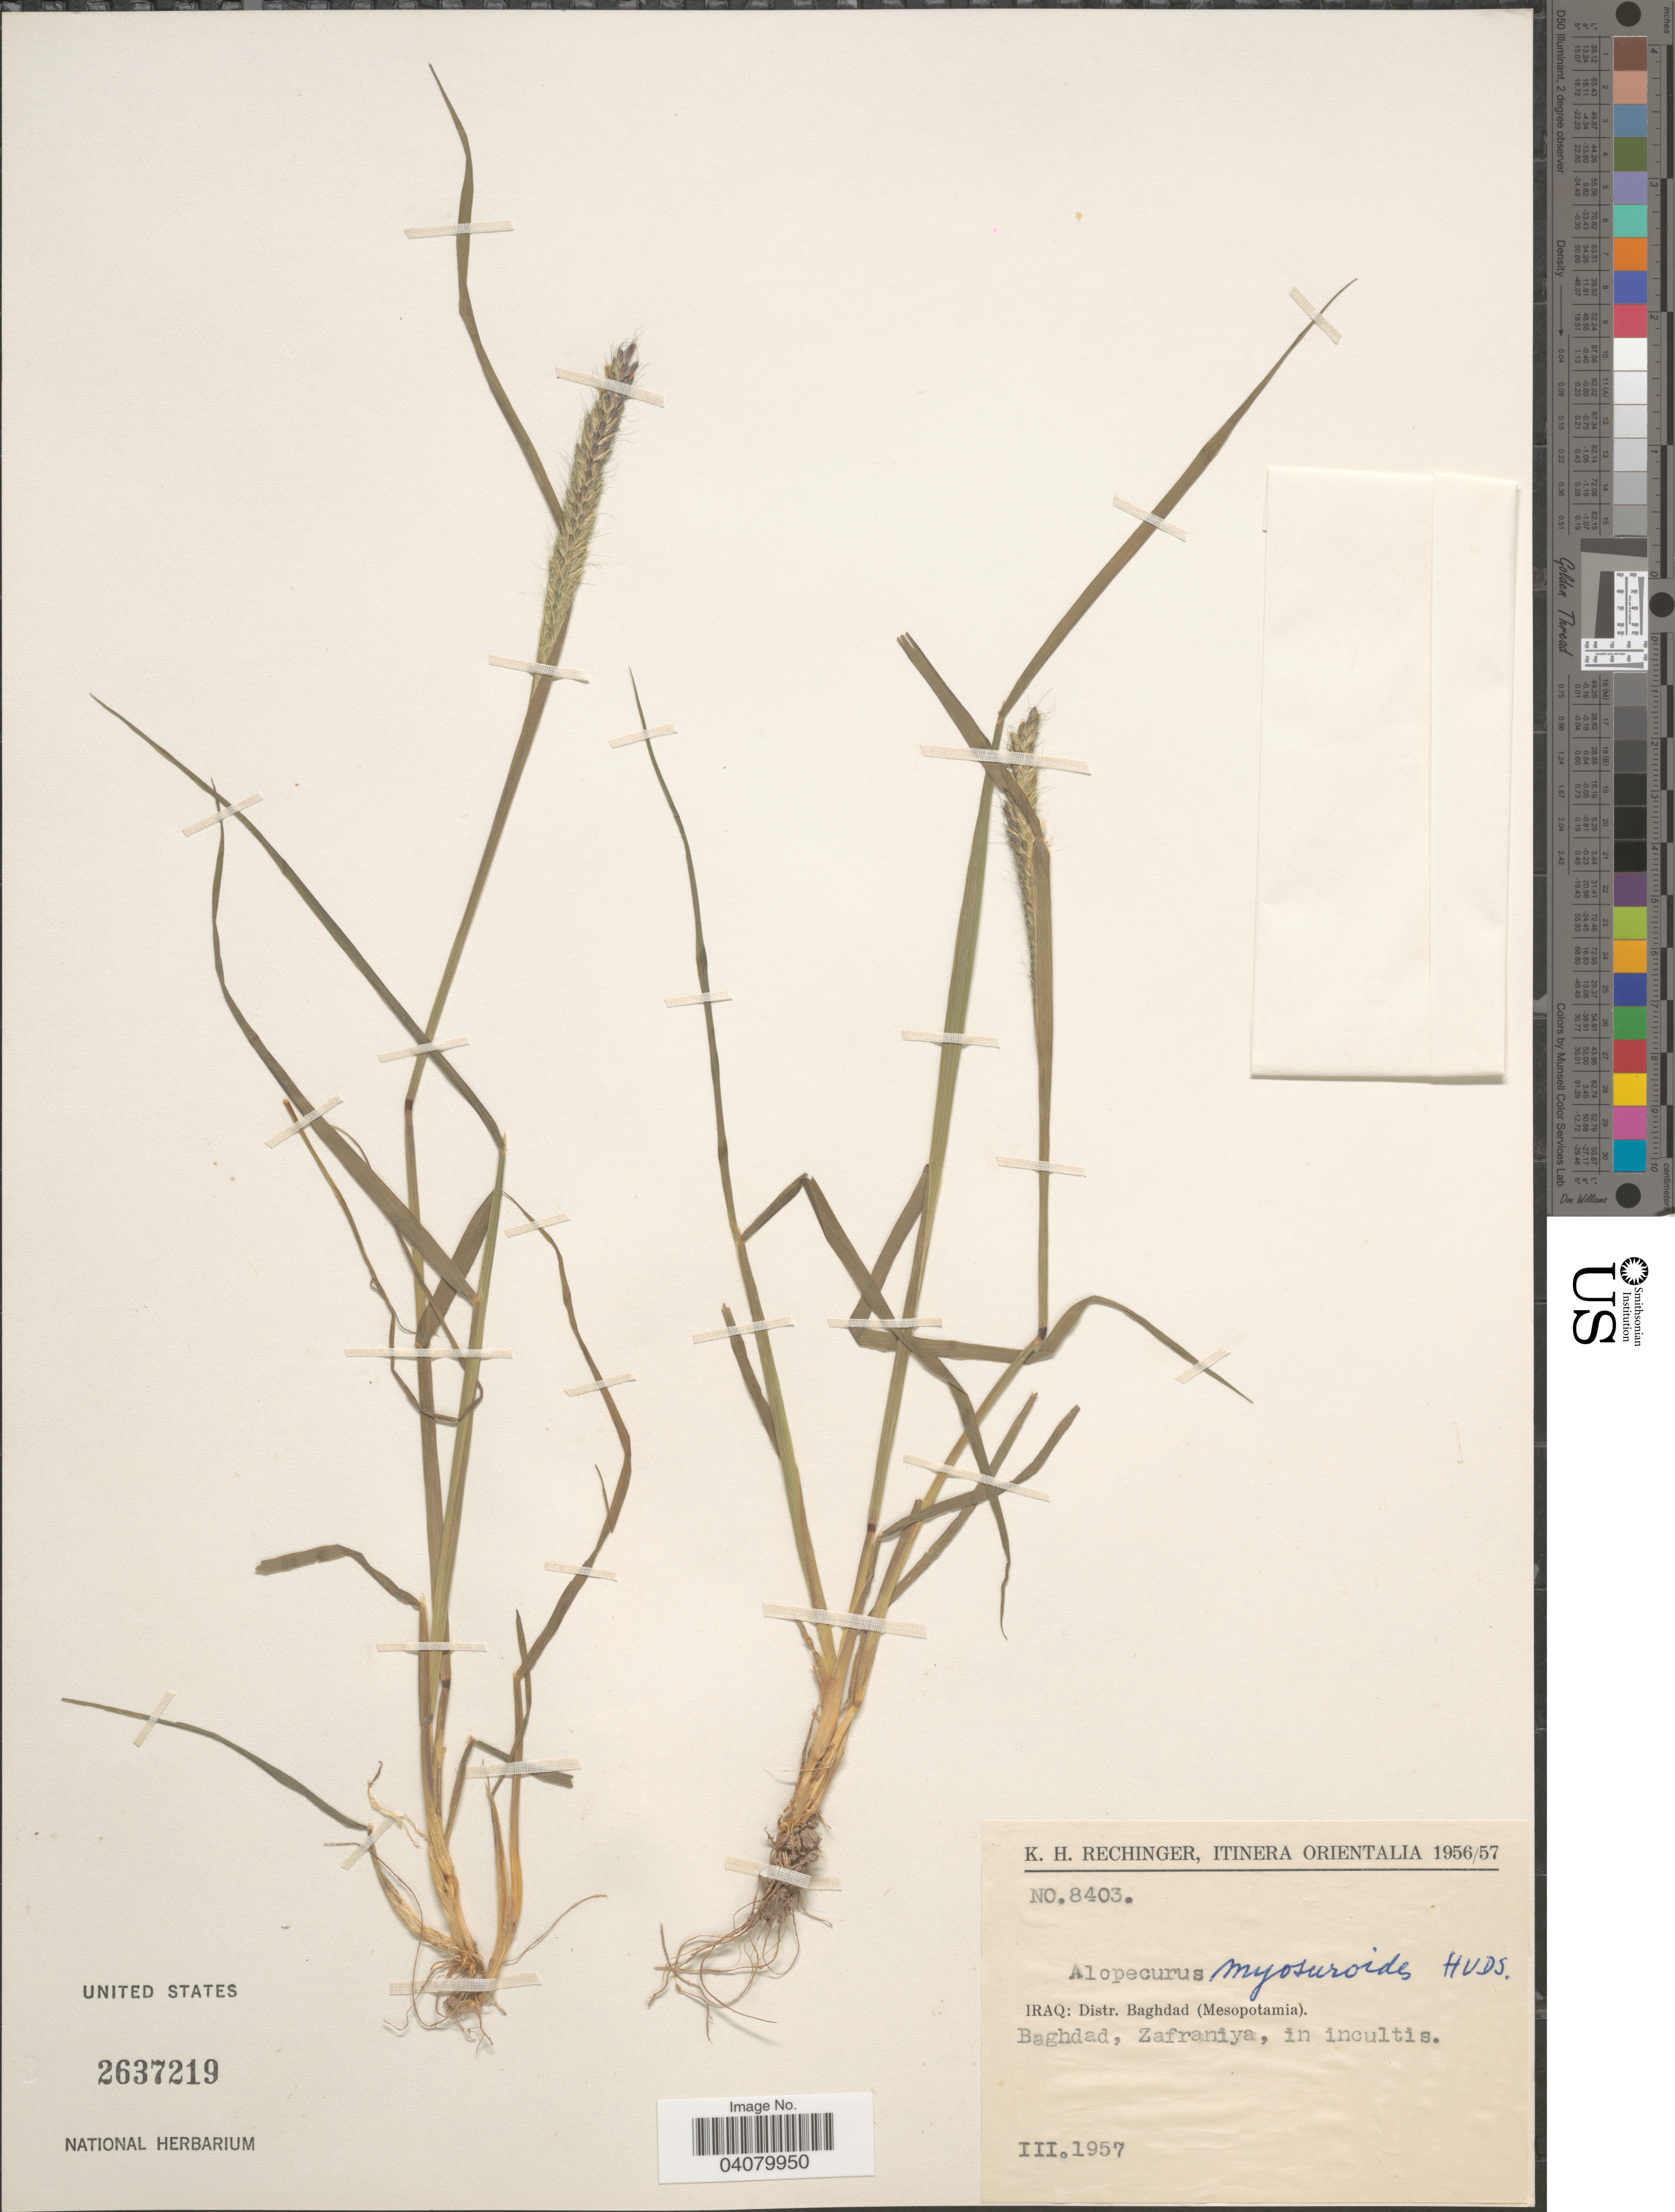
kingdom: Plantae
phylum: Tracheophyta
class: Liliopsida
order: Poales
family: Poaceae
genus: Alopecurus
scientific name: Alopecurus myosuroides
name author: Huds.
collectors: K. H. Rechinger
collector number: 8403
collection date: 1957-03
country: Iraq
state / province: Baghdad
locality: Itinera Orientalia 1956/57. Distr. Baghdad (Mesopotamia). Baghdad, Zafraniya, in incultis.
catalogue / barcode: US 2637219